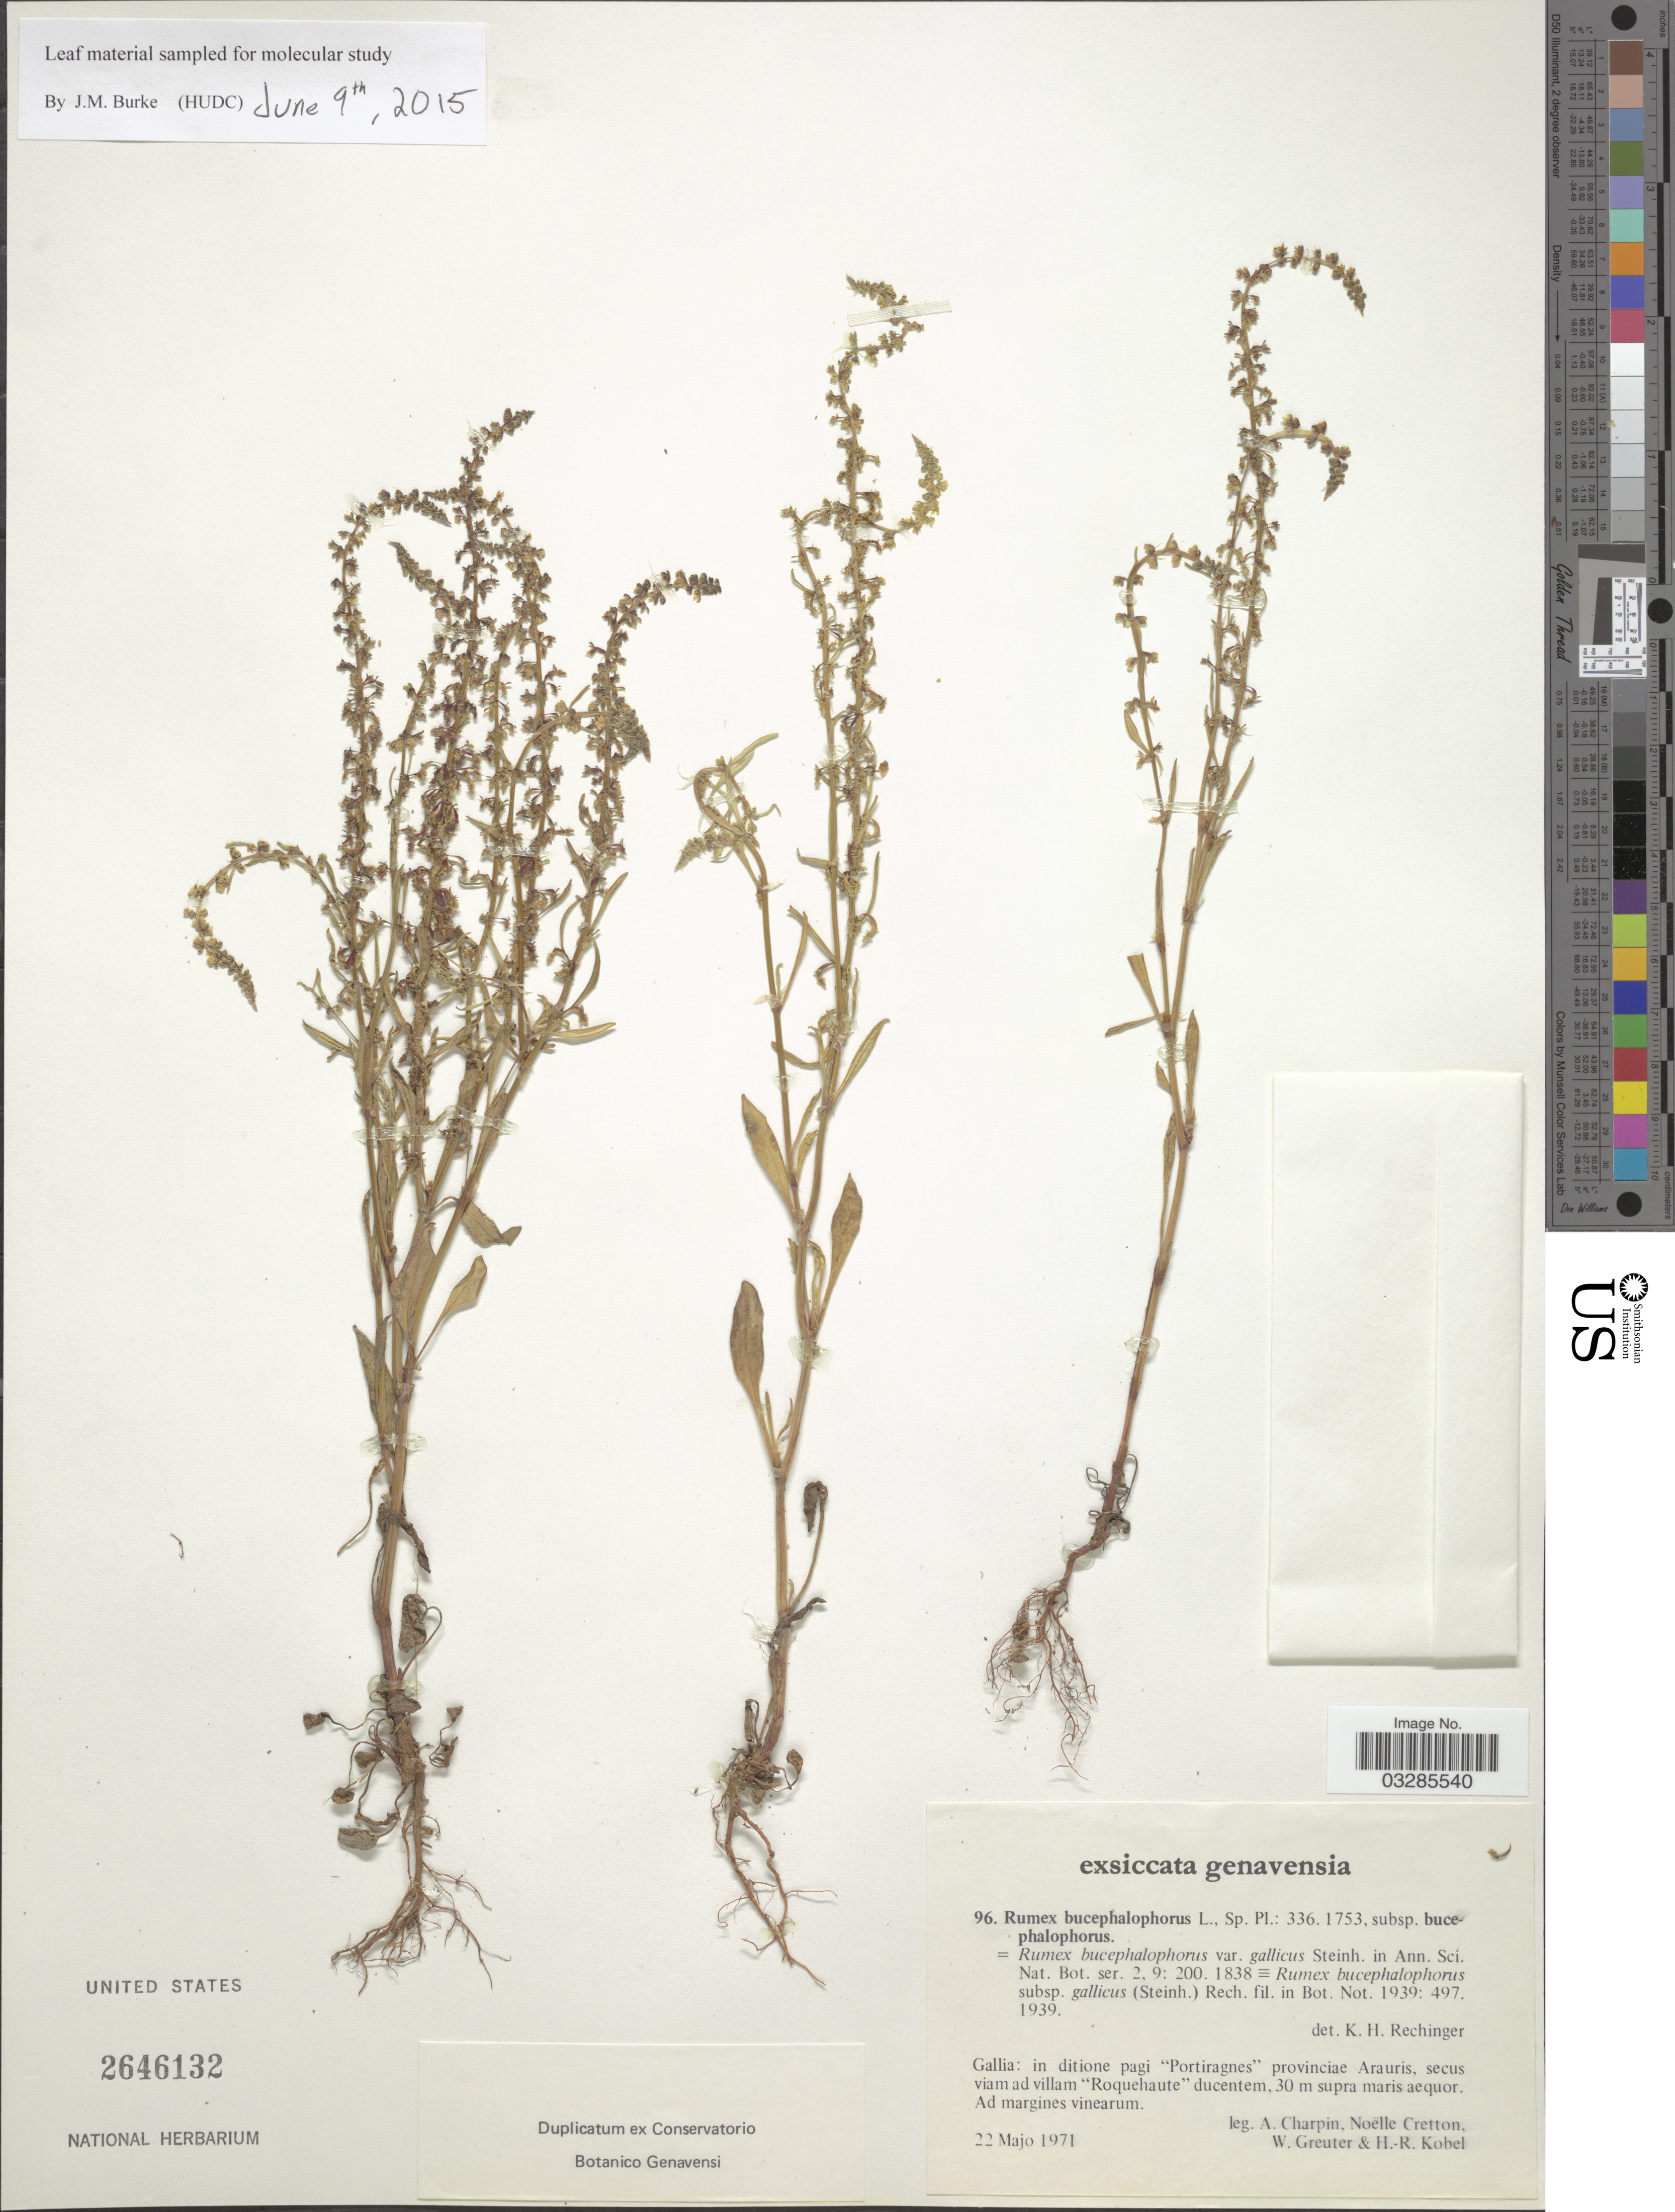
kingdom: Plantae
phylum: Tracheophyta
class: Magnoliopsida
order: Caryophyllales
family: Polygonaceae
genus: Rumex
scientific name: Rumex bucephalophorus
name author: L.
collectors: A. Charpin, N. Cretton, W. Greuter & H. Kobel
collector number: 96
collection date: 1971-05-22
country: France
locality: Gallia: in ditione pagi "Portiragnes" provinciae Arauris, secus viam ad villam "Roquehaute" ducentem.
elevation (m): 30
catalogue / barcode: US 2646132